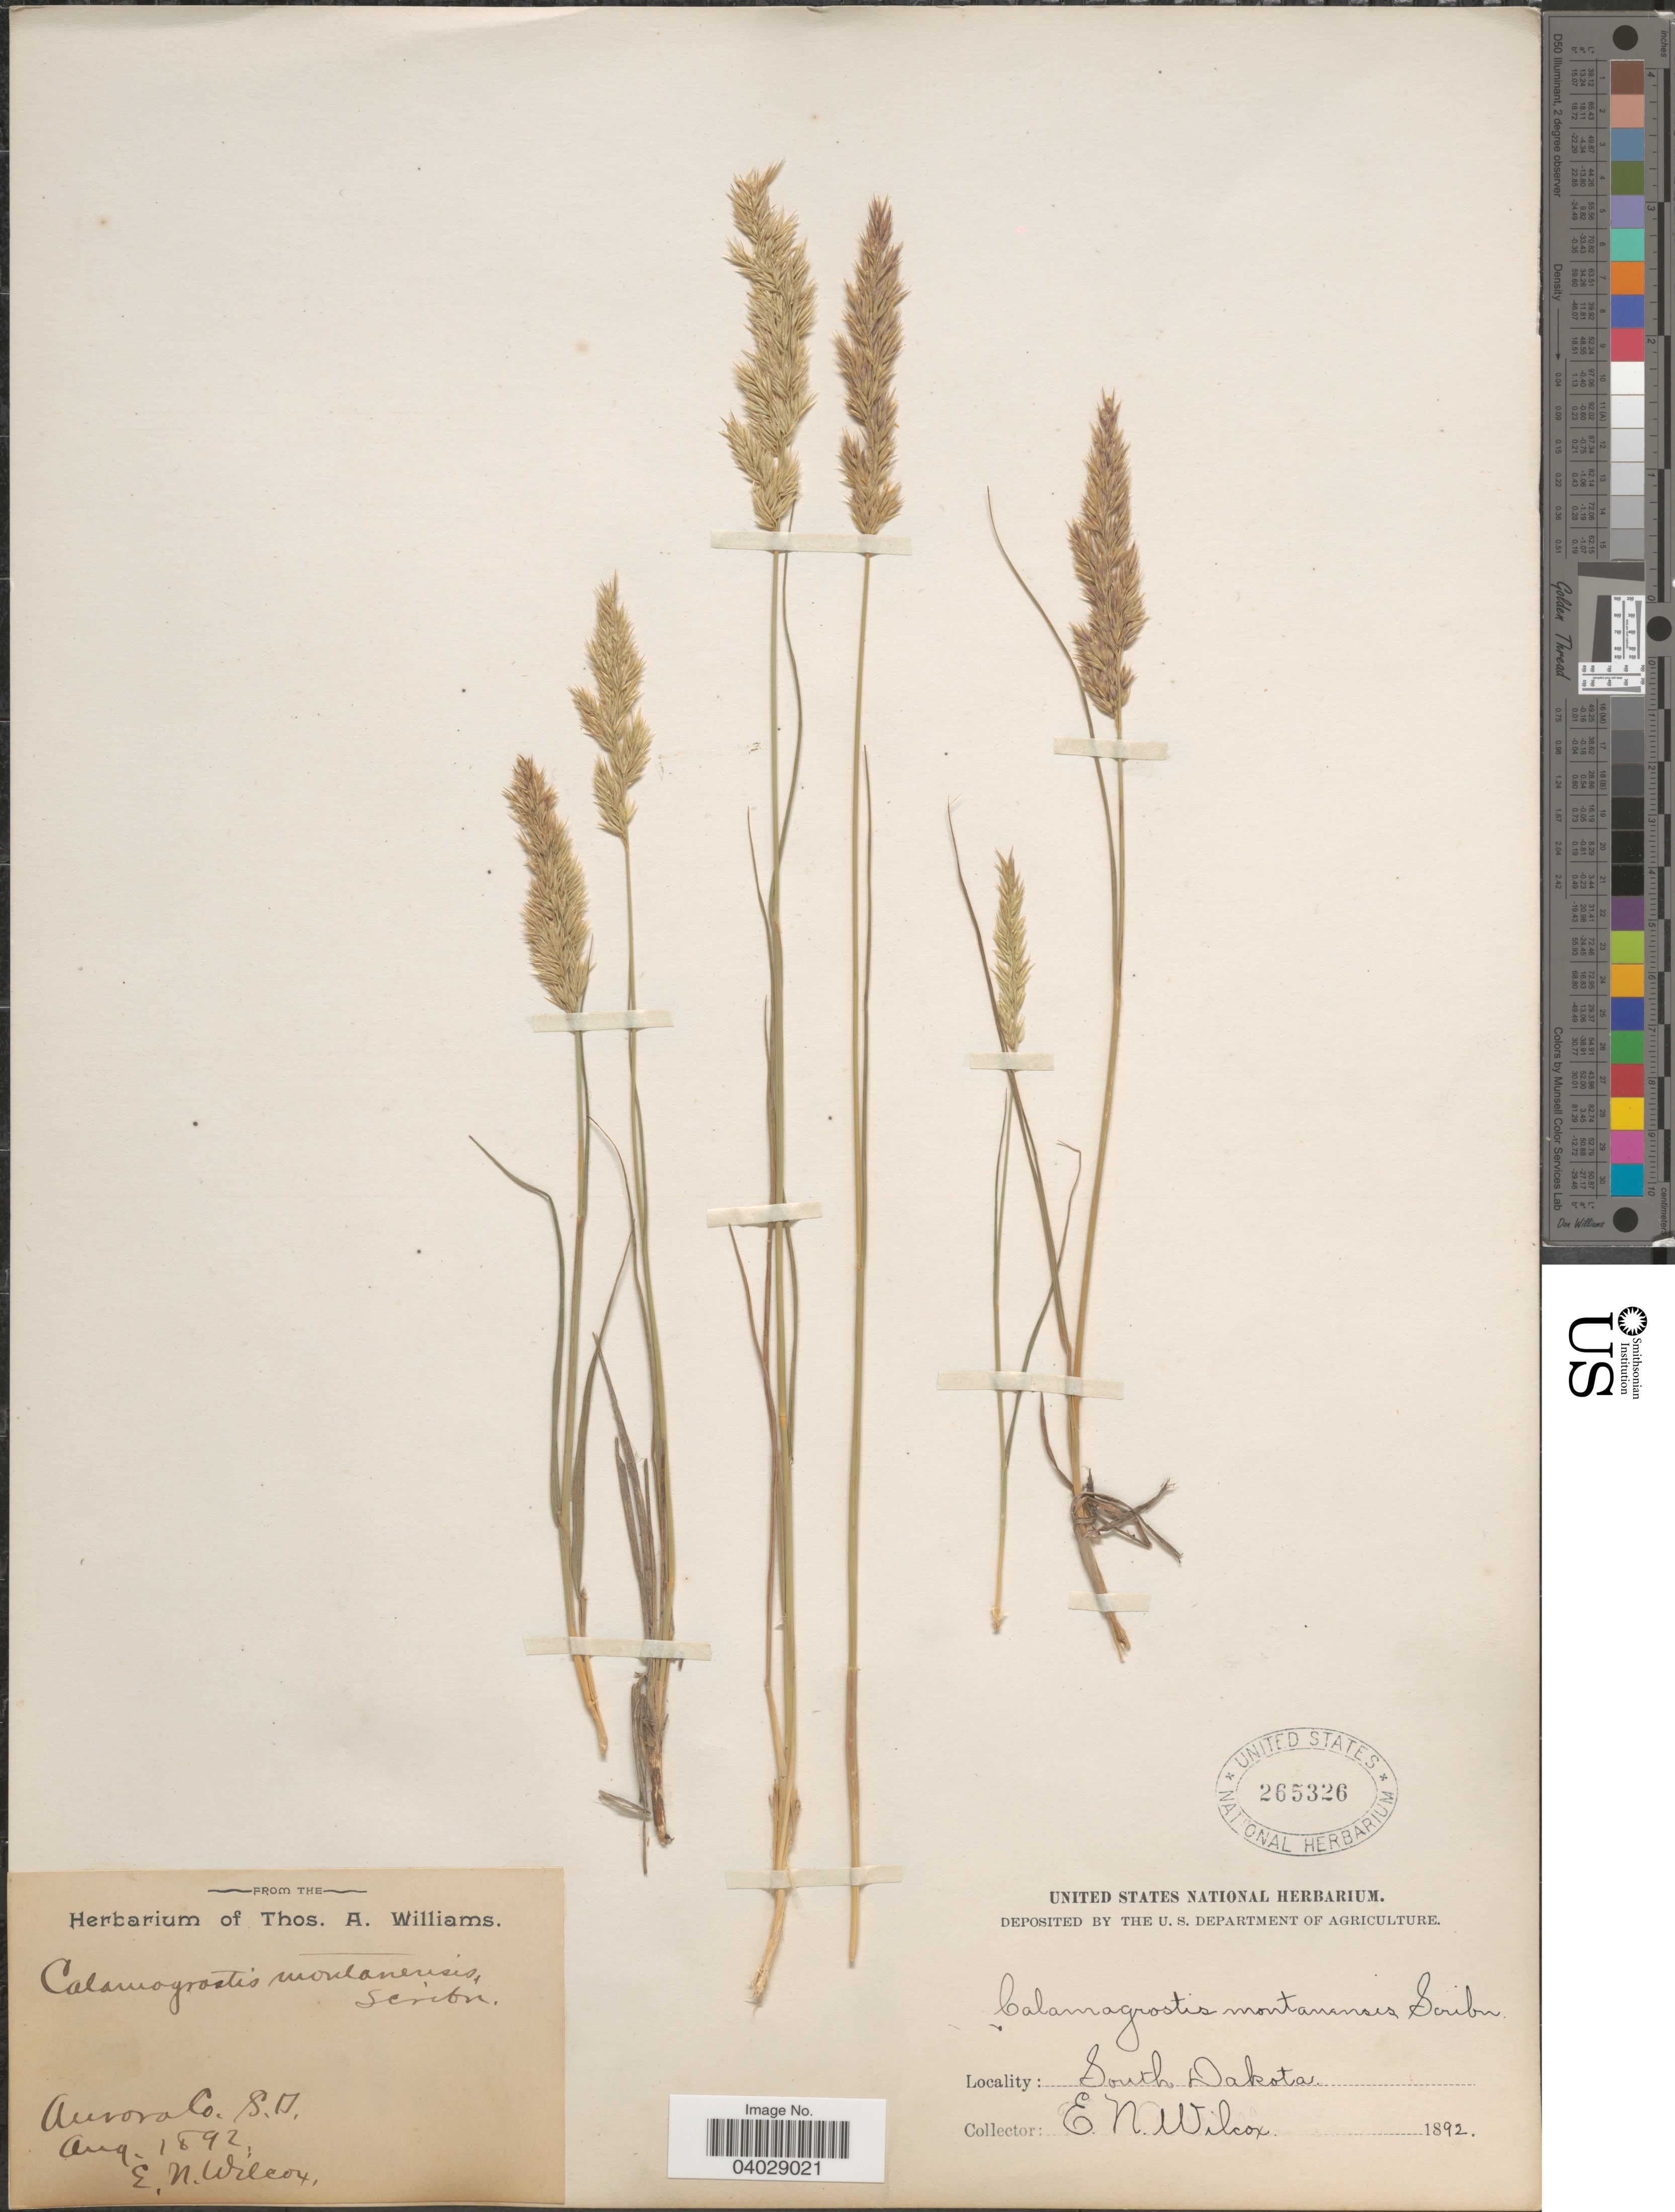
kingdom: Plantae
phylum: Tracheophyta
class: Liliopsida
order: Poales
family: Poaceae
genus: Calamagrostis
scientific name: Calamagrostis montanensis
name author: Scribn. ex Vasey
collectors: E. Wilcox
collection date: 1892-08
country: United States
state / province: South Dakota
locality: Aurora Co.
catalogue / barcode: US 265326